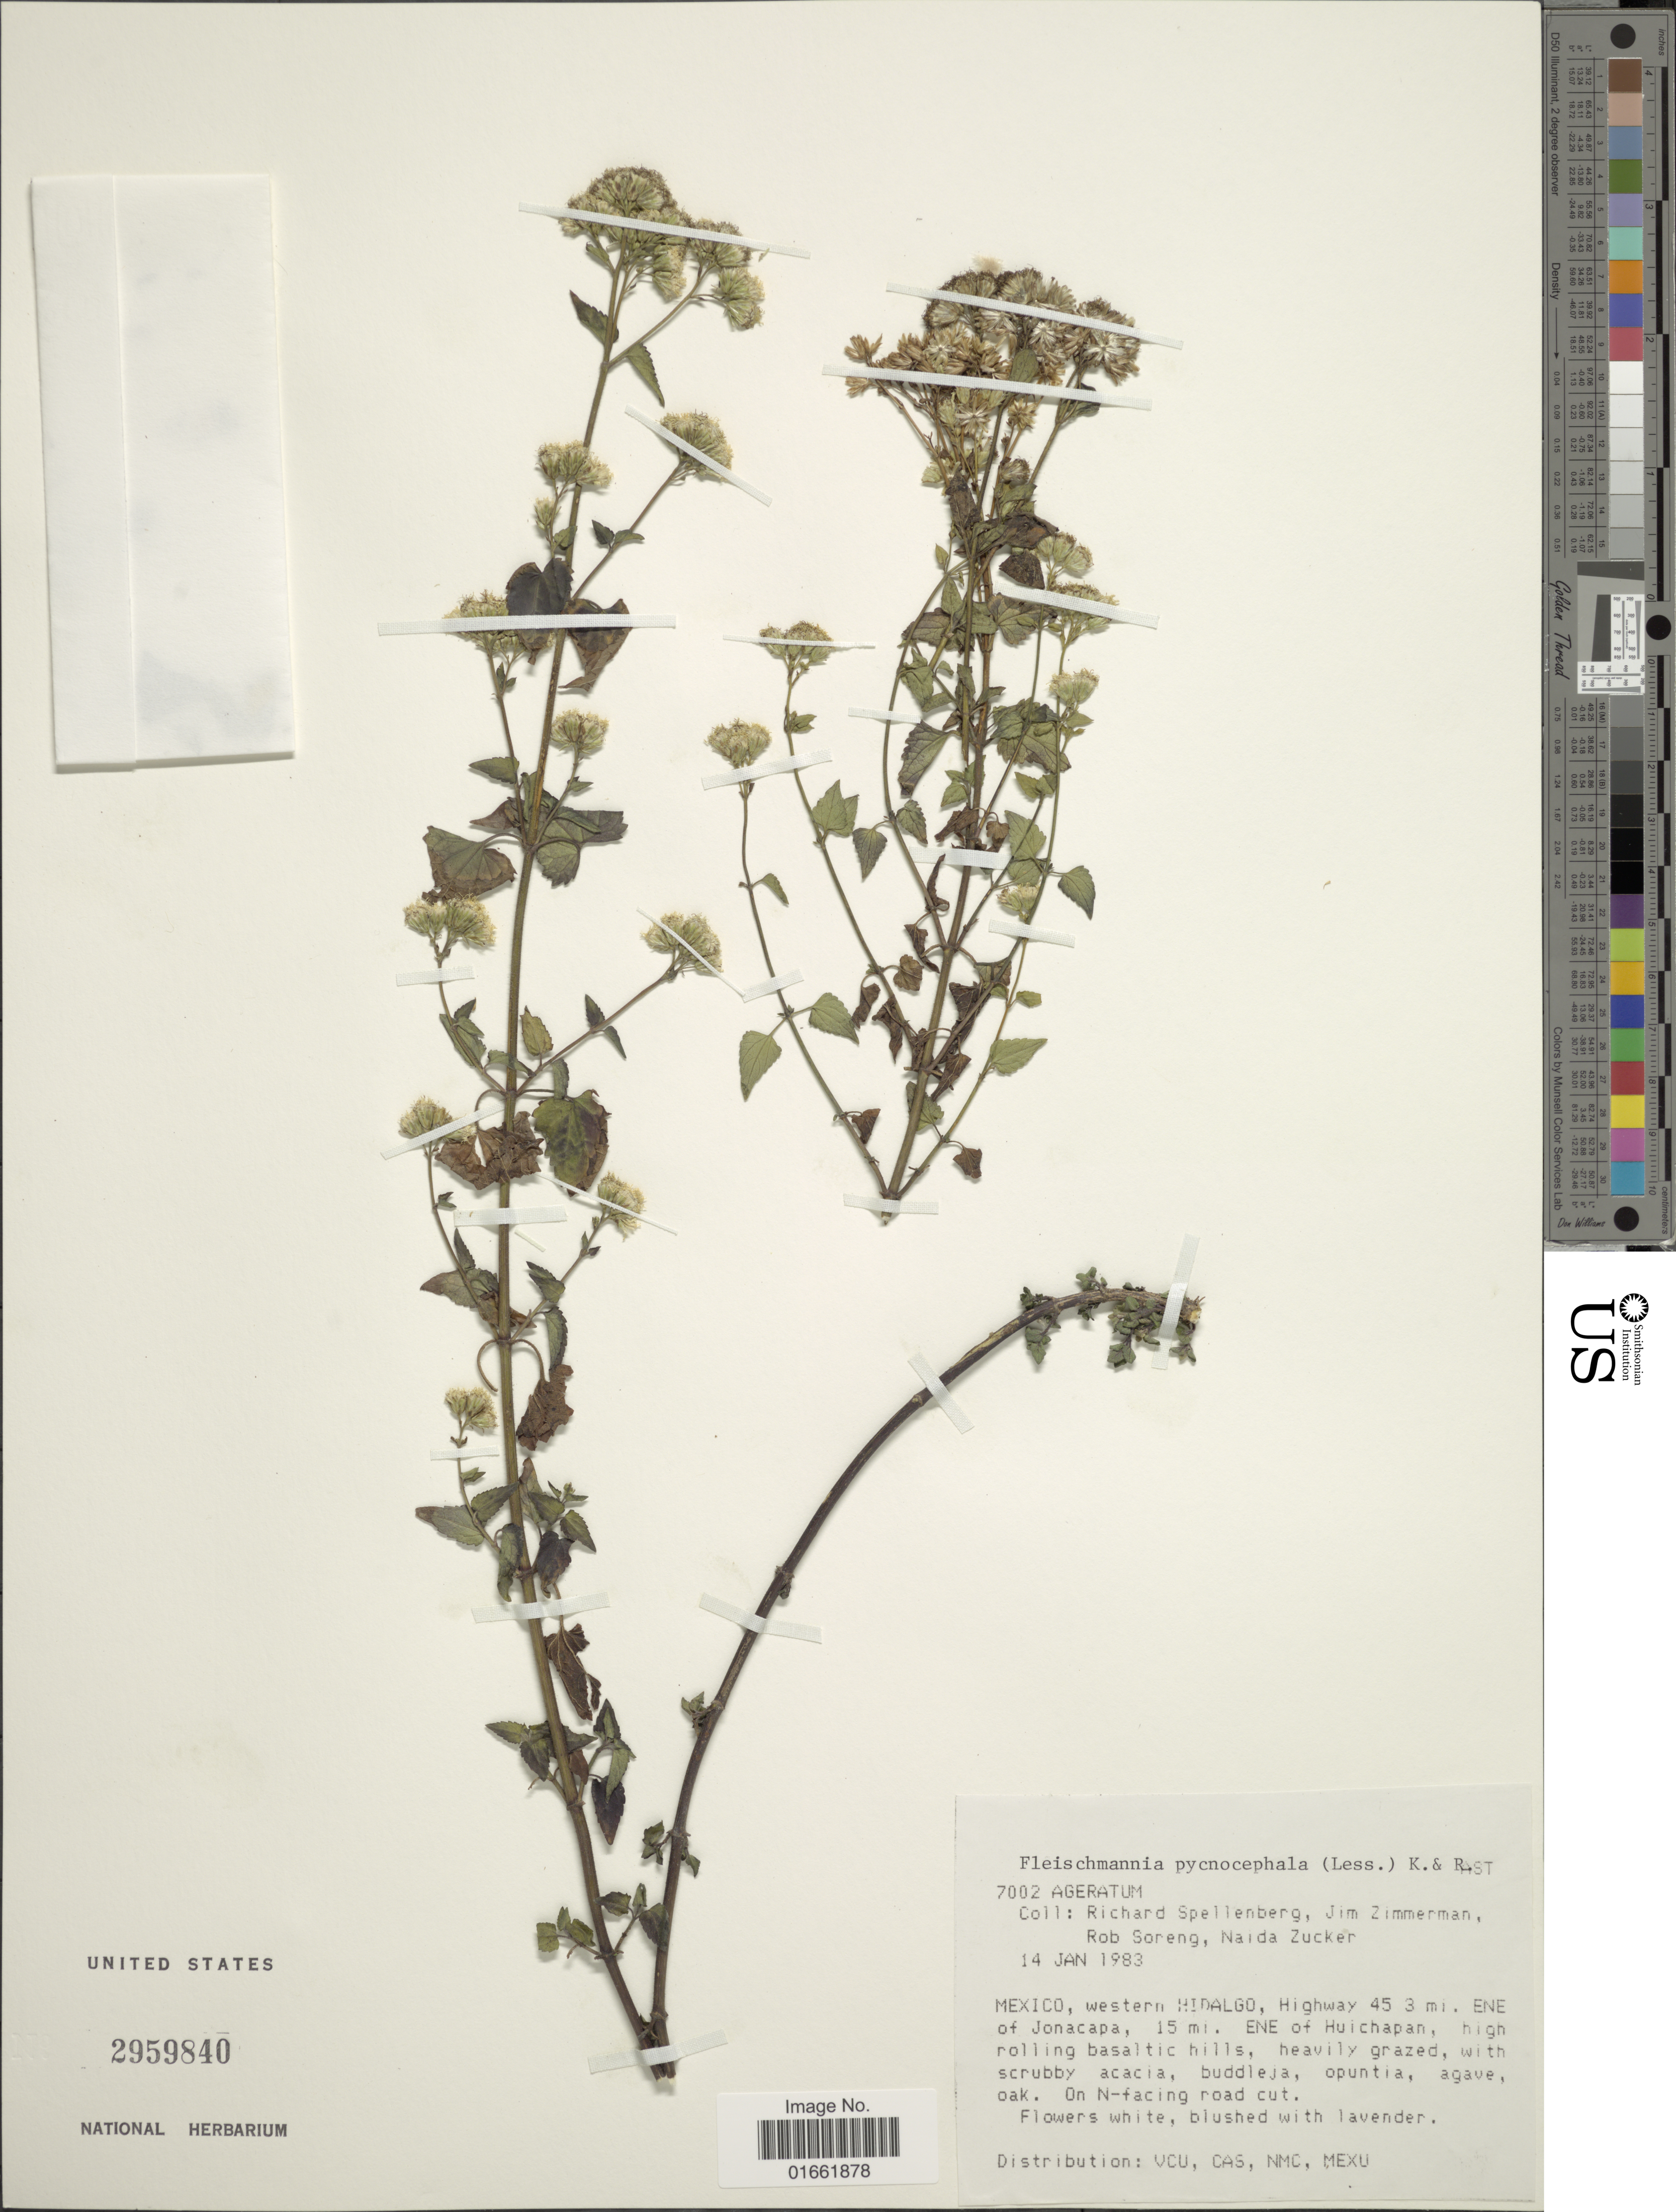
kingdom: Plantae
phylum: Tracheophyta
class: Magnoliopsida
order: Asterales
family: Asteraceae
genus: Fleischmannia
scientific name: Fleischmannia pycnocephala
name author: (Less.) R.M. King & H. Rob.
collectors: R. Spellenberg, J. Zimmerman, R. J. Soreng & N. Zucker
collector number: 7002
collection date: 1983-01-14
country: Mexico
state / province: Hidalgo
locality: Mexico, western Hidalgo, Highway 45 3 mi. ENE of Jonacapa, 15 mi. ENE of Huichapan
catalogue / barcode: US 2959840